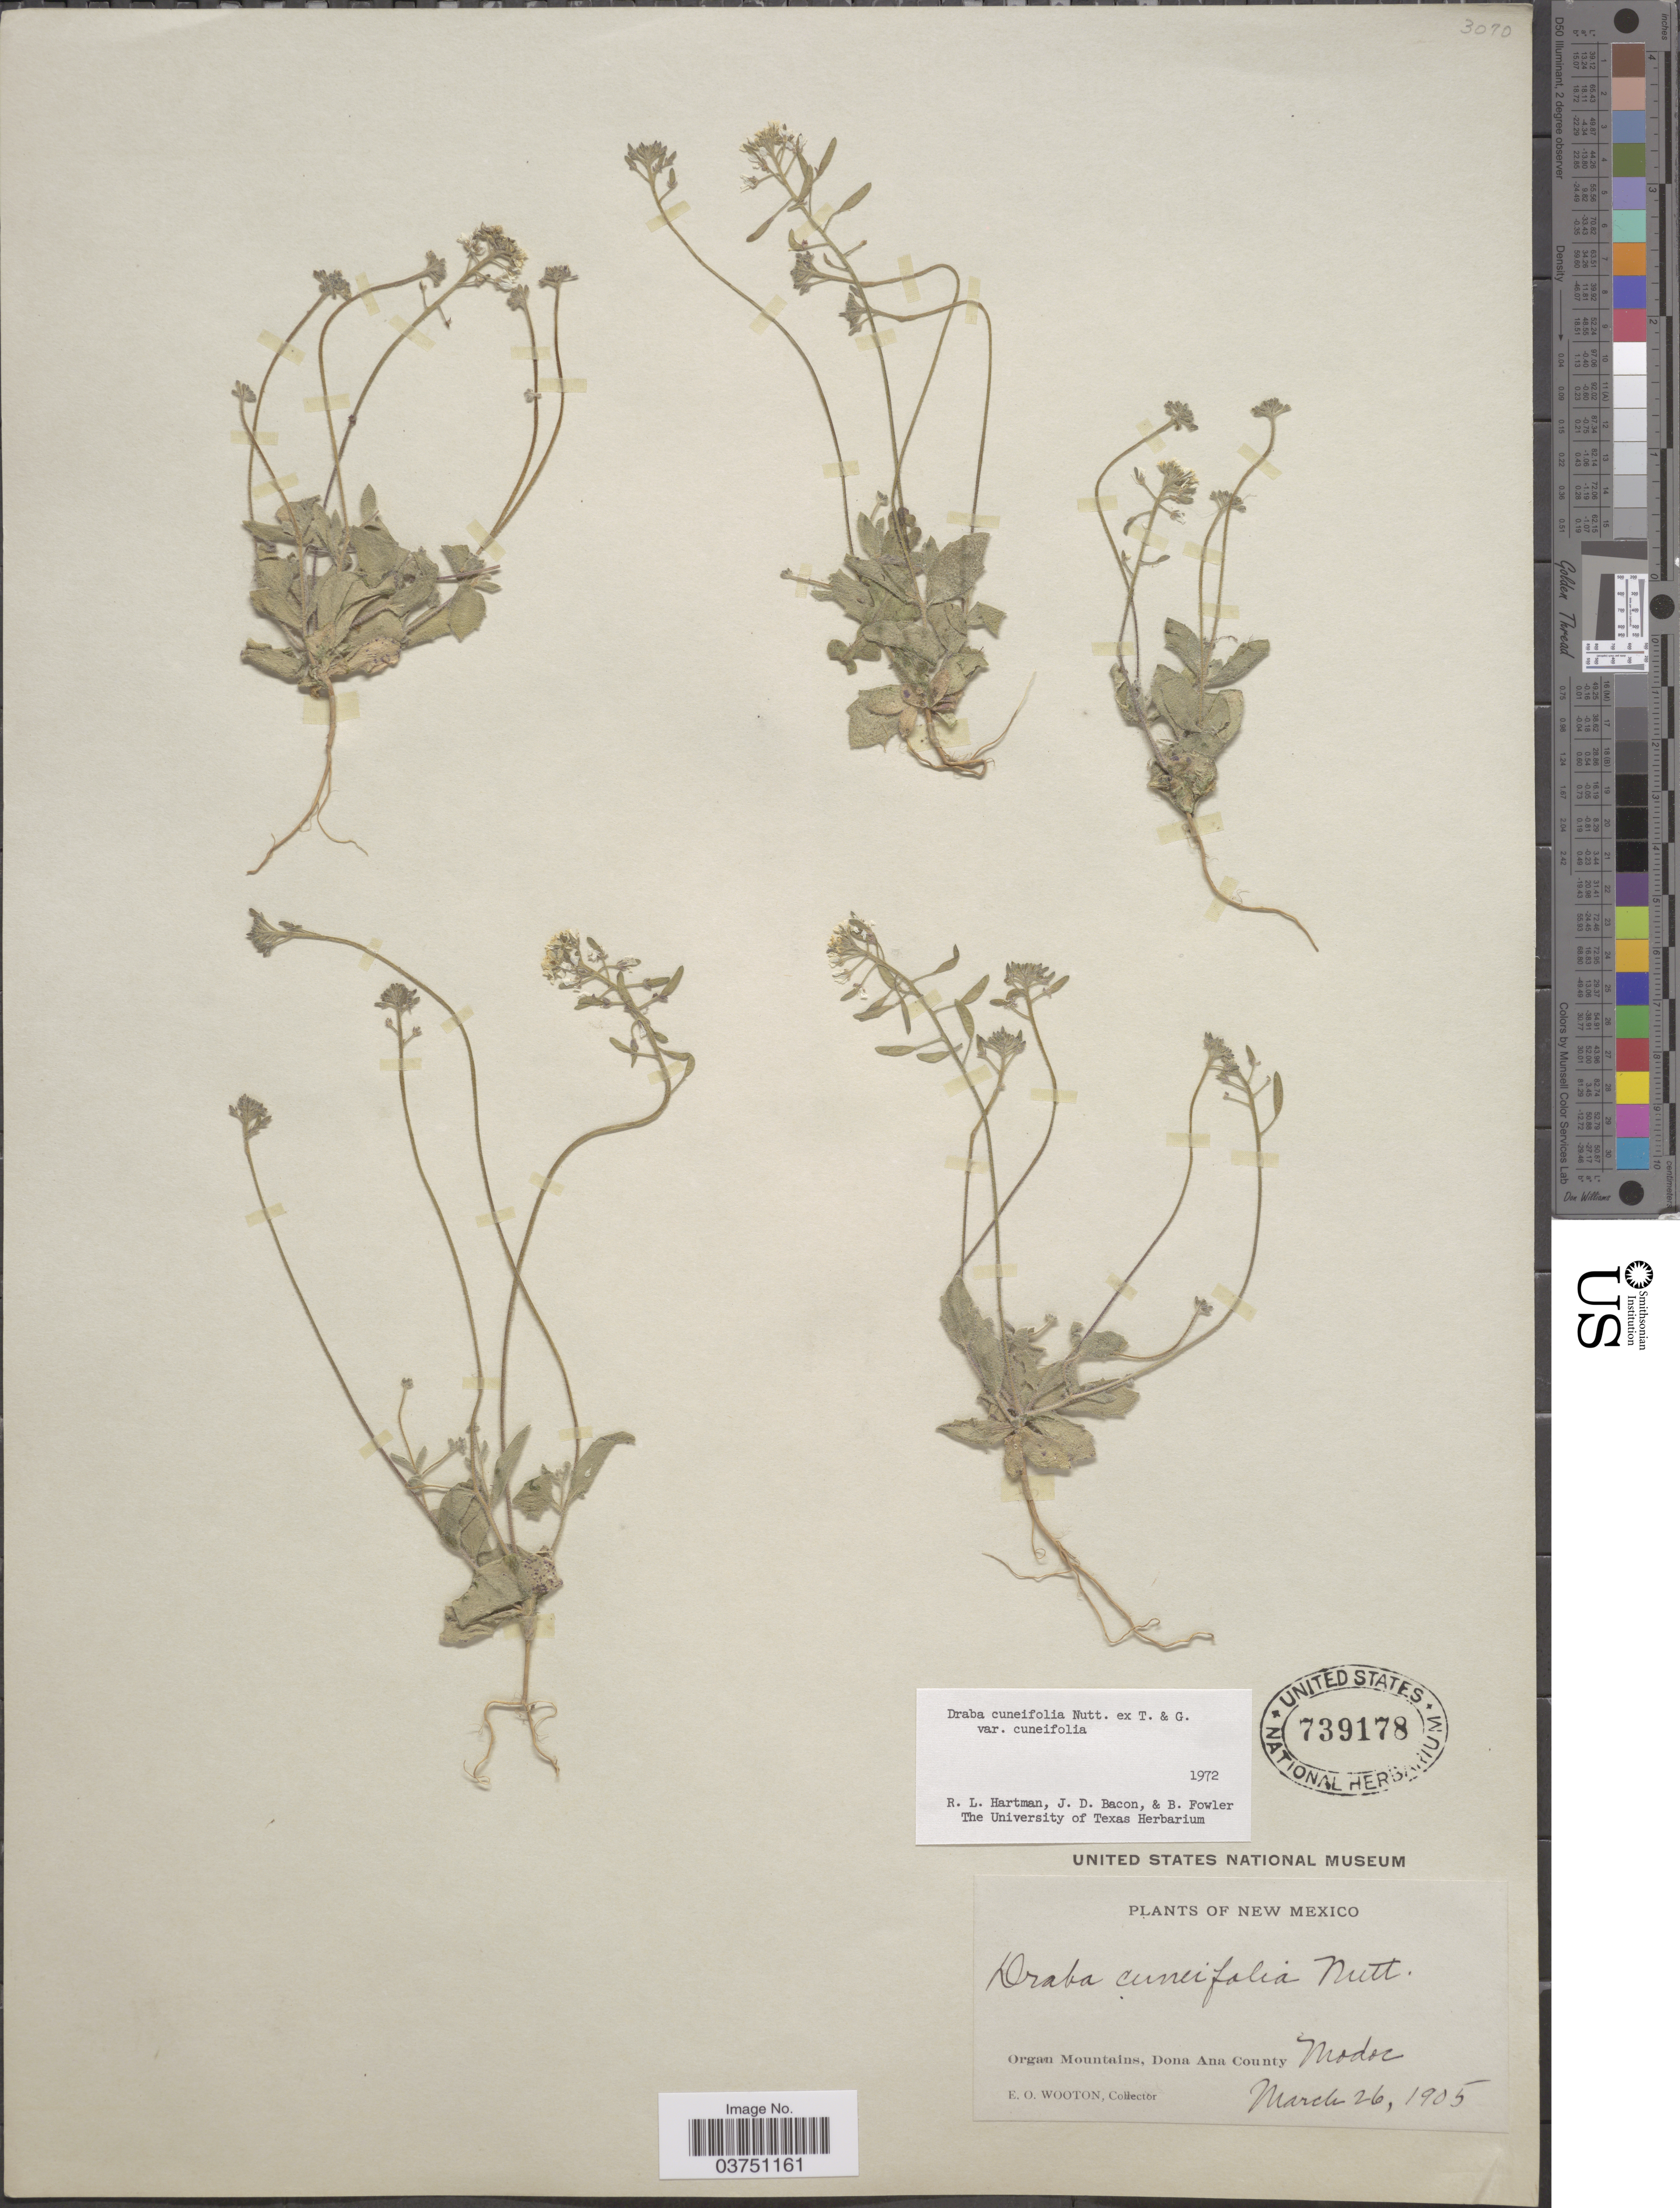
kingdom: Plantae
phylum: Tracheophyta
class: Magnoliopsida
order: Brassicales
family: Brassicaceae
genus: Draba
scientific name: Draba cuneifolia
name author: Nutt.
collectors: E. O. Wooton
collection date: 1905-03-26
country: United States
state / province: New Mexico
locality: Organ Mountains, Dona Ana County; Modoc.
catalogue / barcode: US 739178